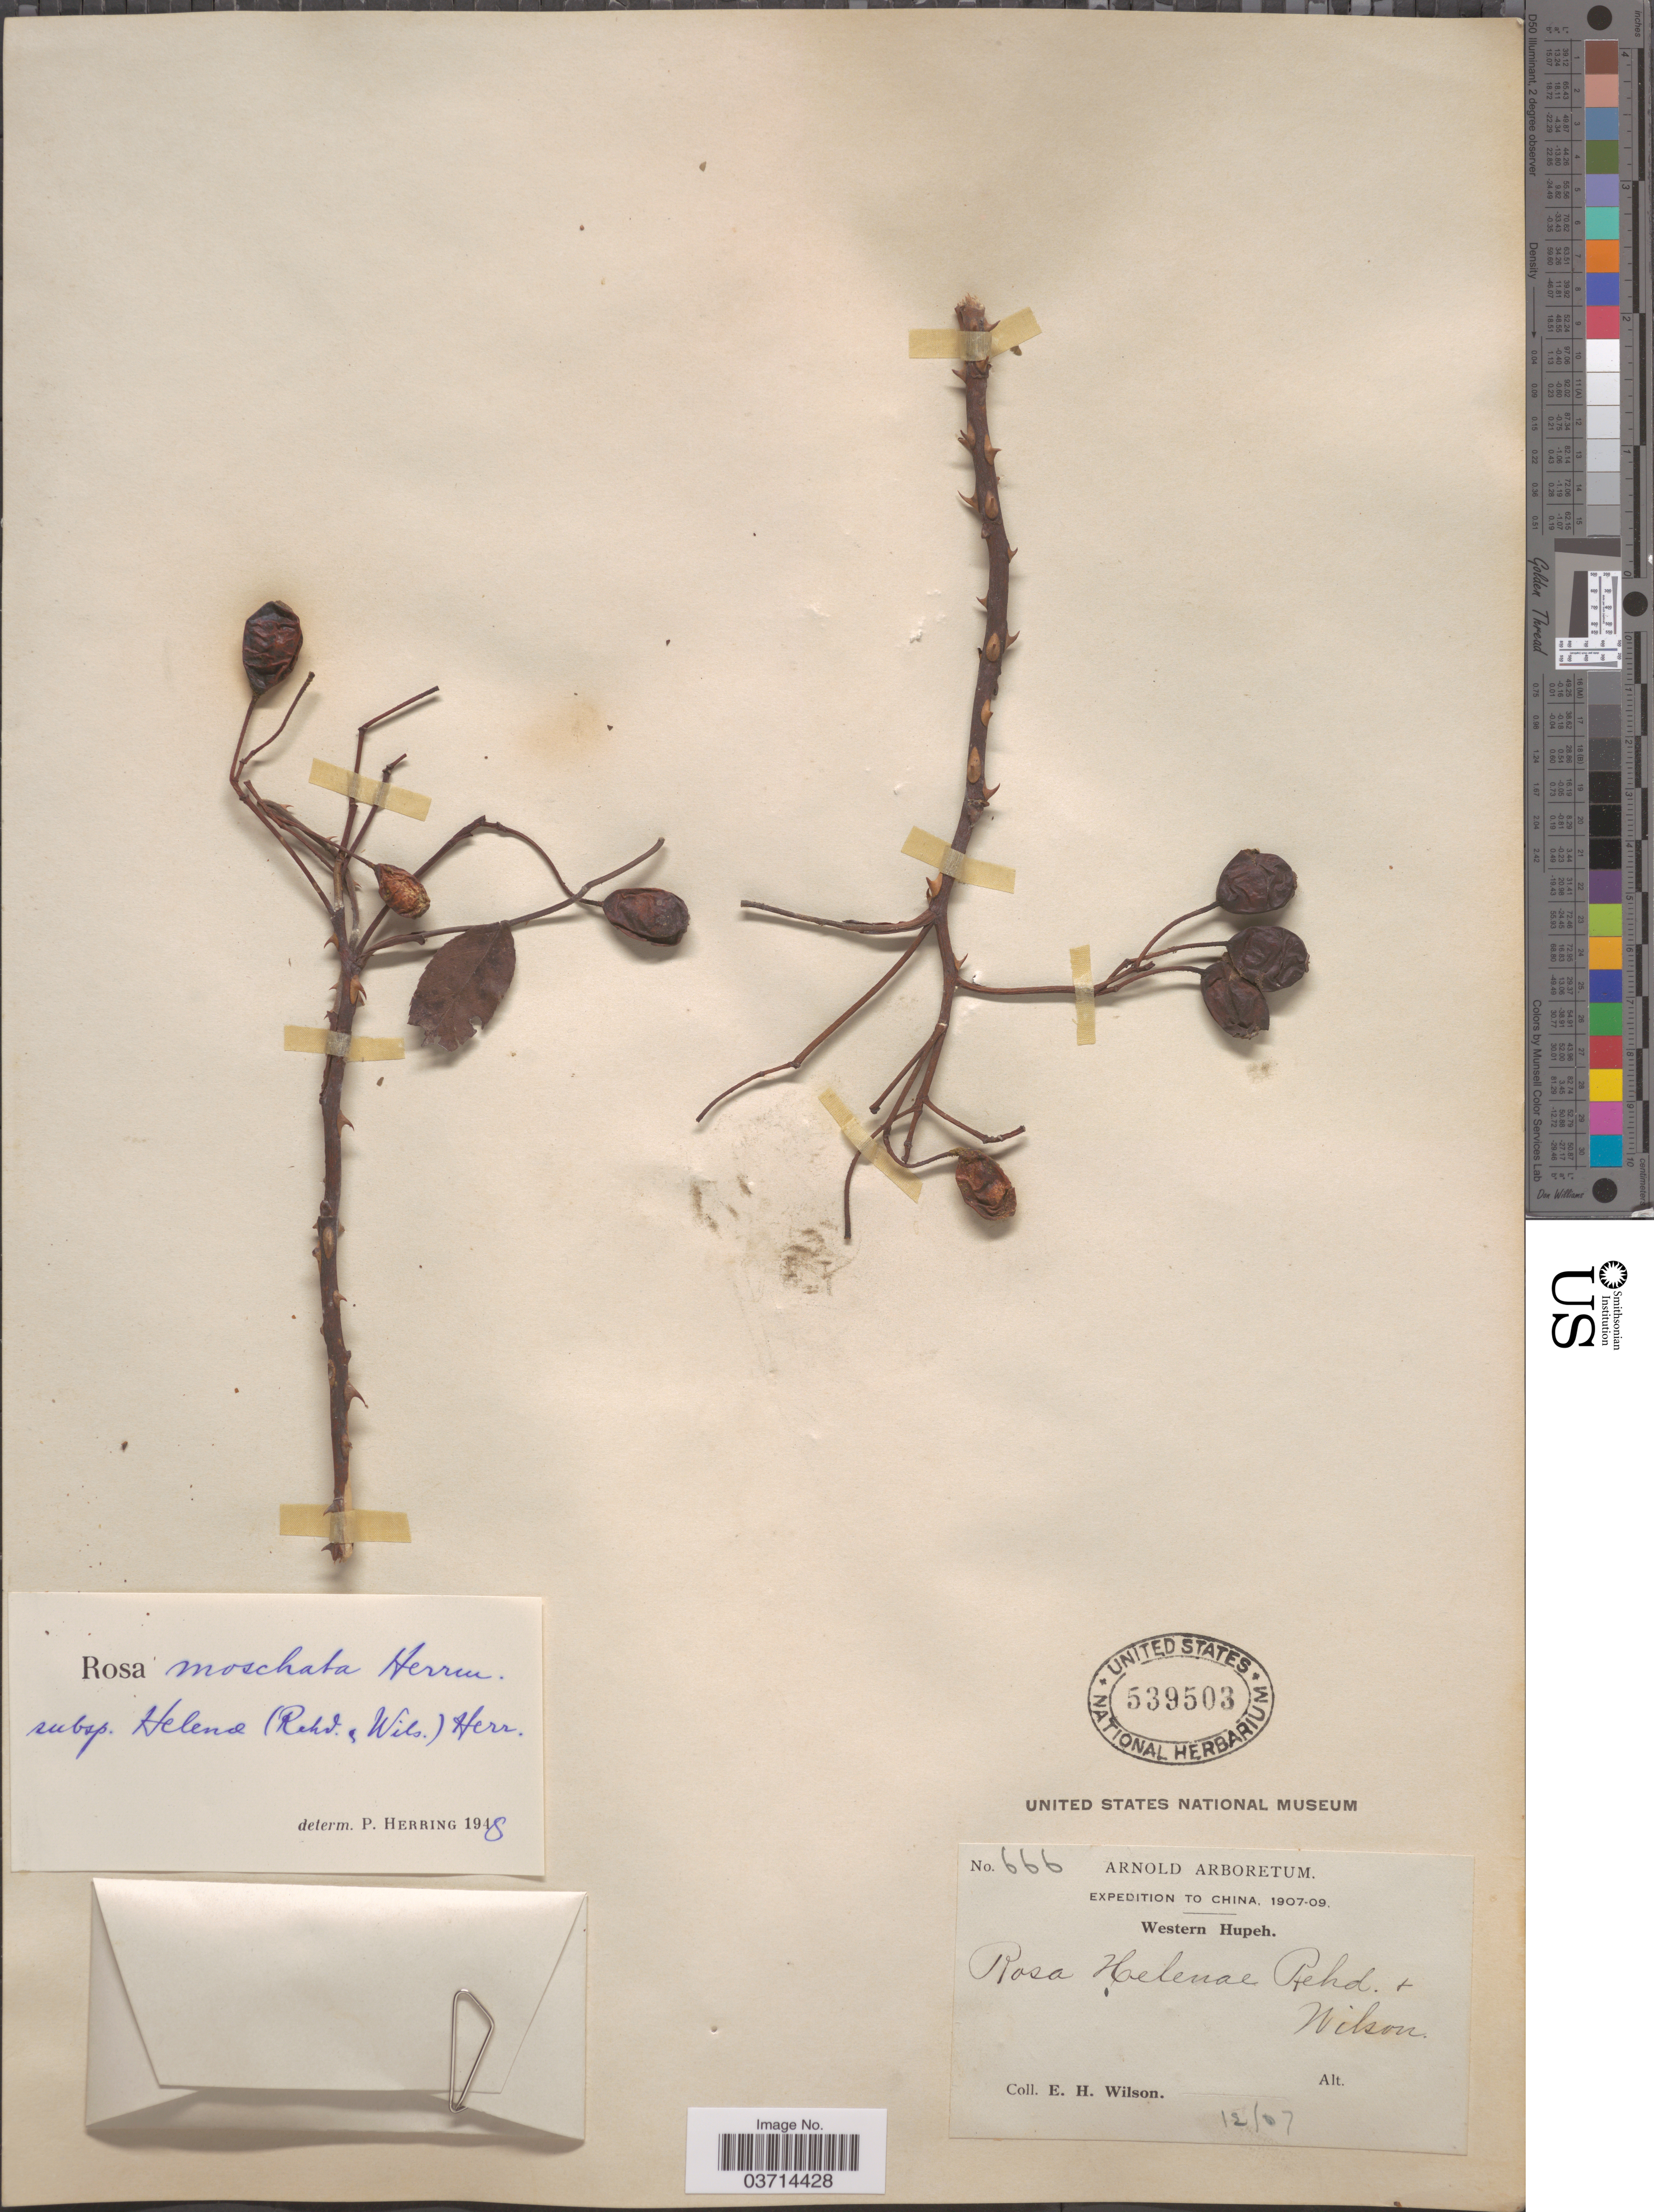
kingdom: Plantae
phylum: Tracheophyta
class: Magnoliopsida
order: Rosales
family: Rosaceae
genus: Rosa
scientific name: Rosa helenae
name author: Rehder & E.H. Wilson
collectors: E. Wilson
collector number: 666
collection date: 1907-12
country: China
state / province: Hubei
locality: Western Hupeh.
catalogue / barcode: US 539503